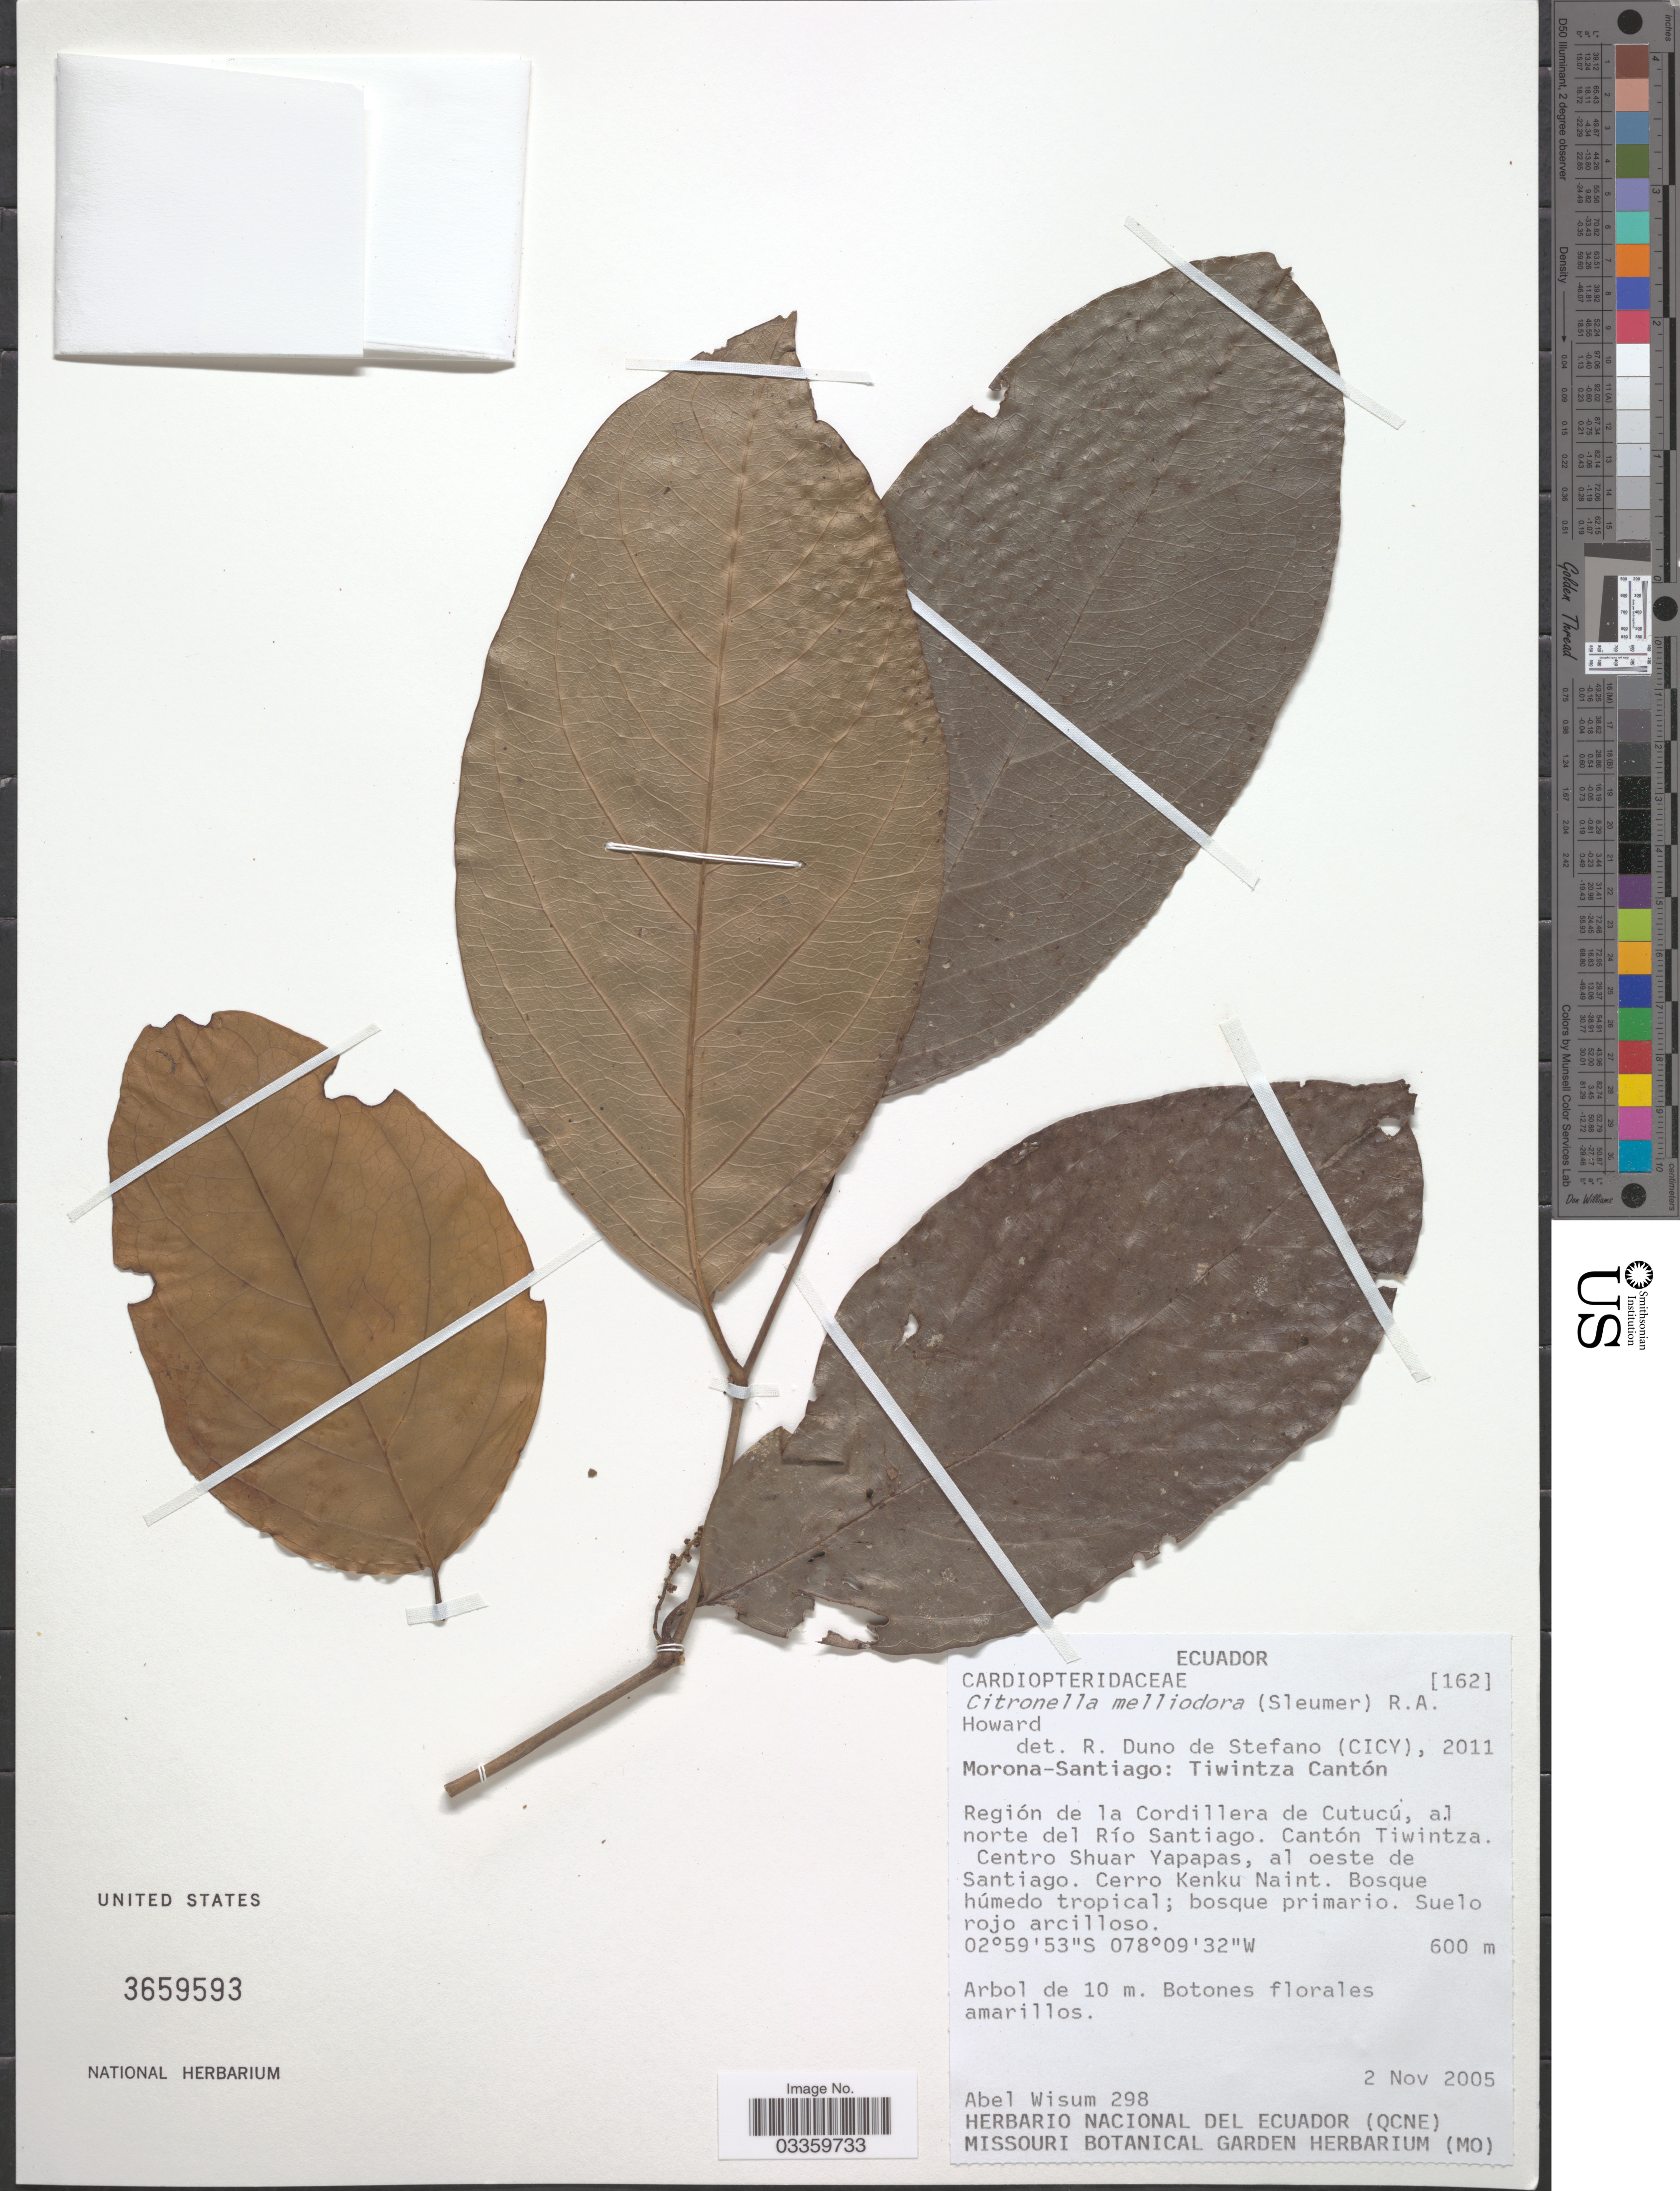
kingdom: Plantae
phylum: Tracheophyta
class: Magnoliopsida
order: Cardiopteridales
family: Cardiopteridaceae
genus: Citronella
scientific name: Citronella melliodora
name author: (Sleumer) R.A. Howard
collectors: A. Wisum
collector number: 298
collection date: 2005-11-02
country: Ecuador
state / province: Morona-Santiago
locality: Tiwintza Cantón, Región de la Cordillera de Cutucú, al norte del Río Santiago. Cantón Tiwintza. Centro Shuar Yapapas, al oeste de Santiago. Cerro Kenku Naint.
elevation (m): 600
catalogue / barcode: US 3659593